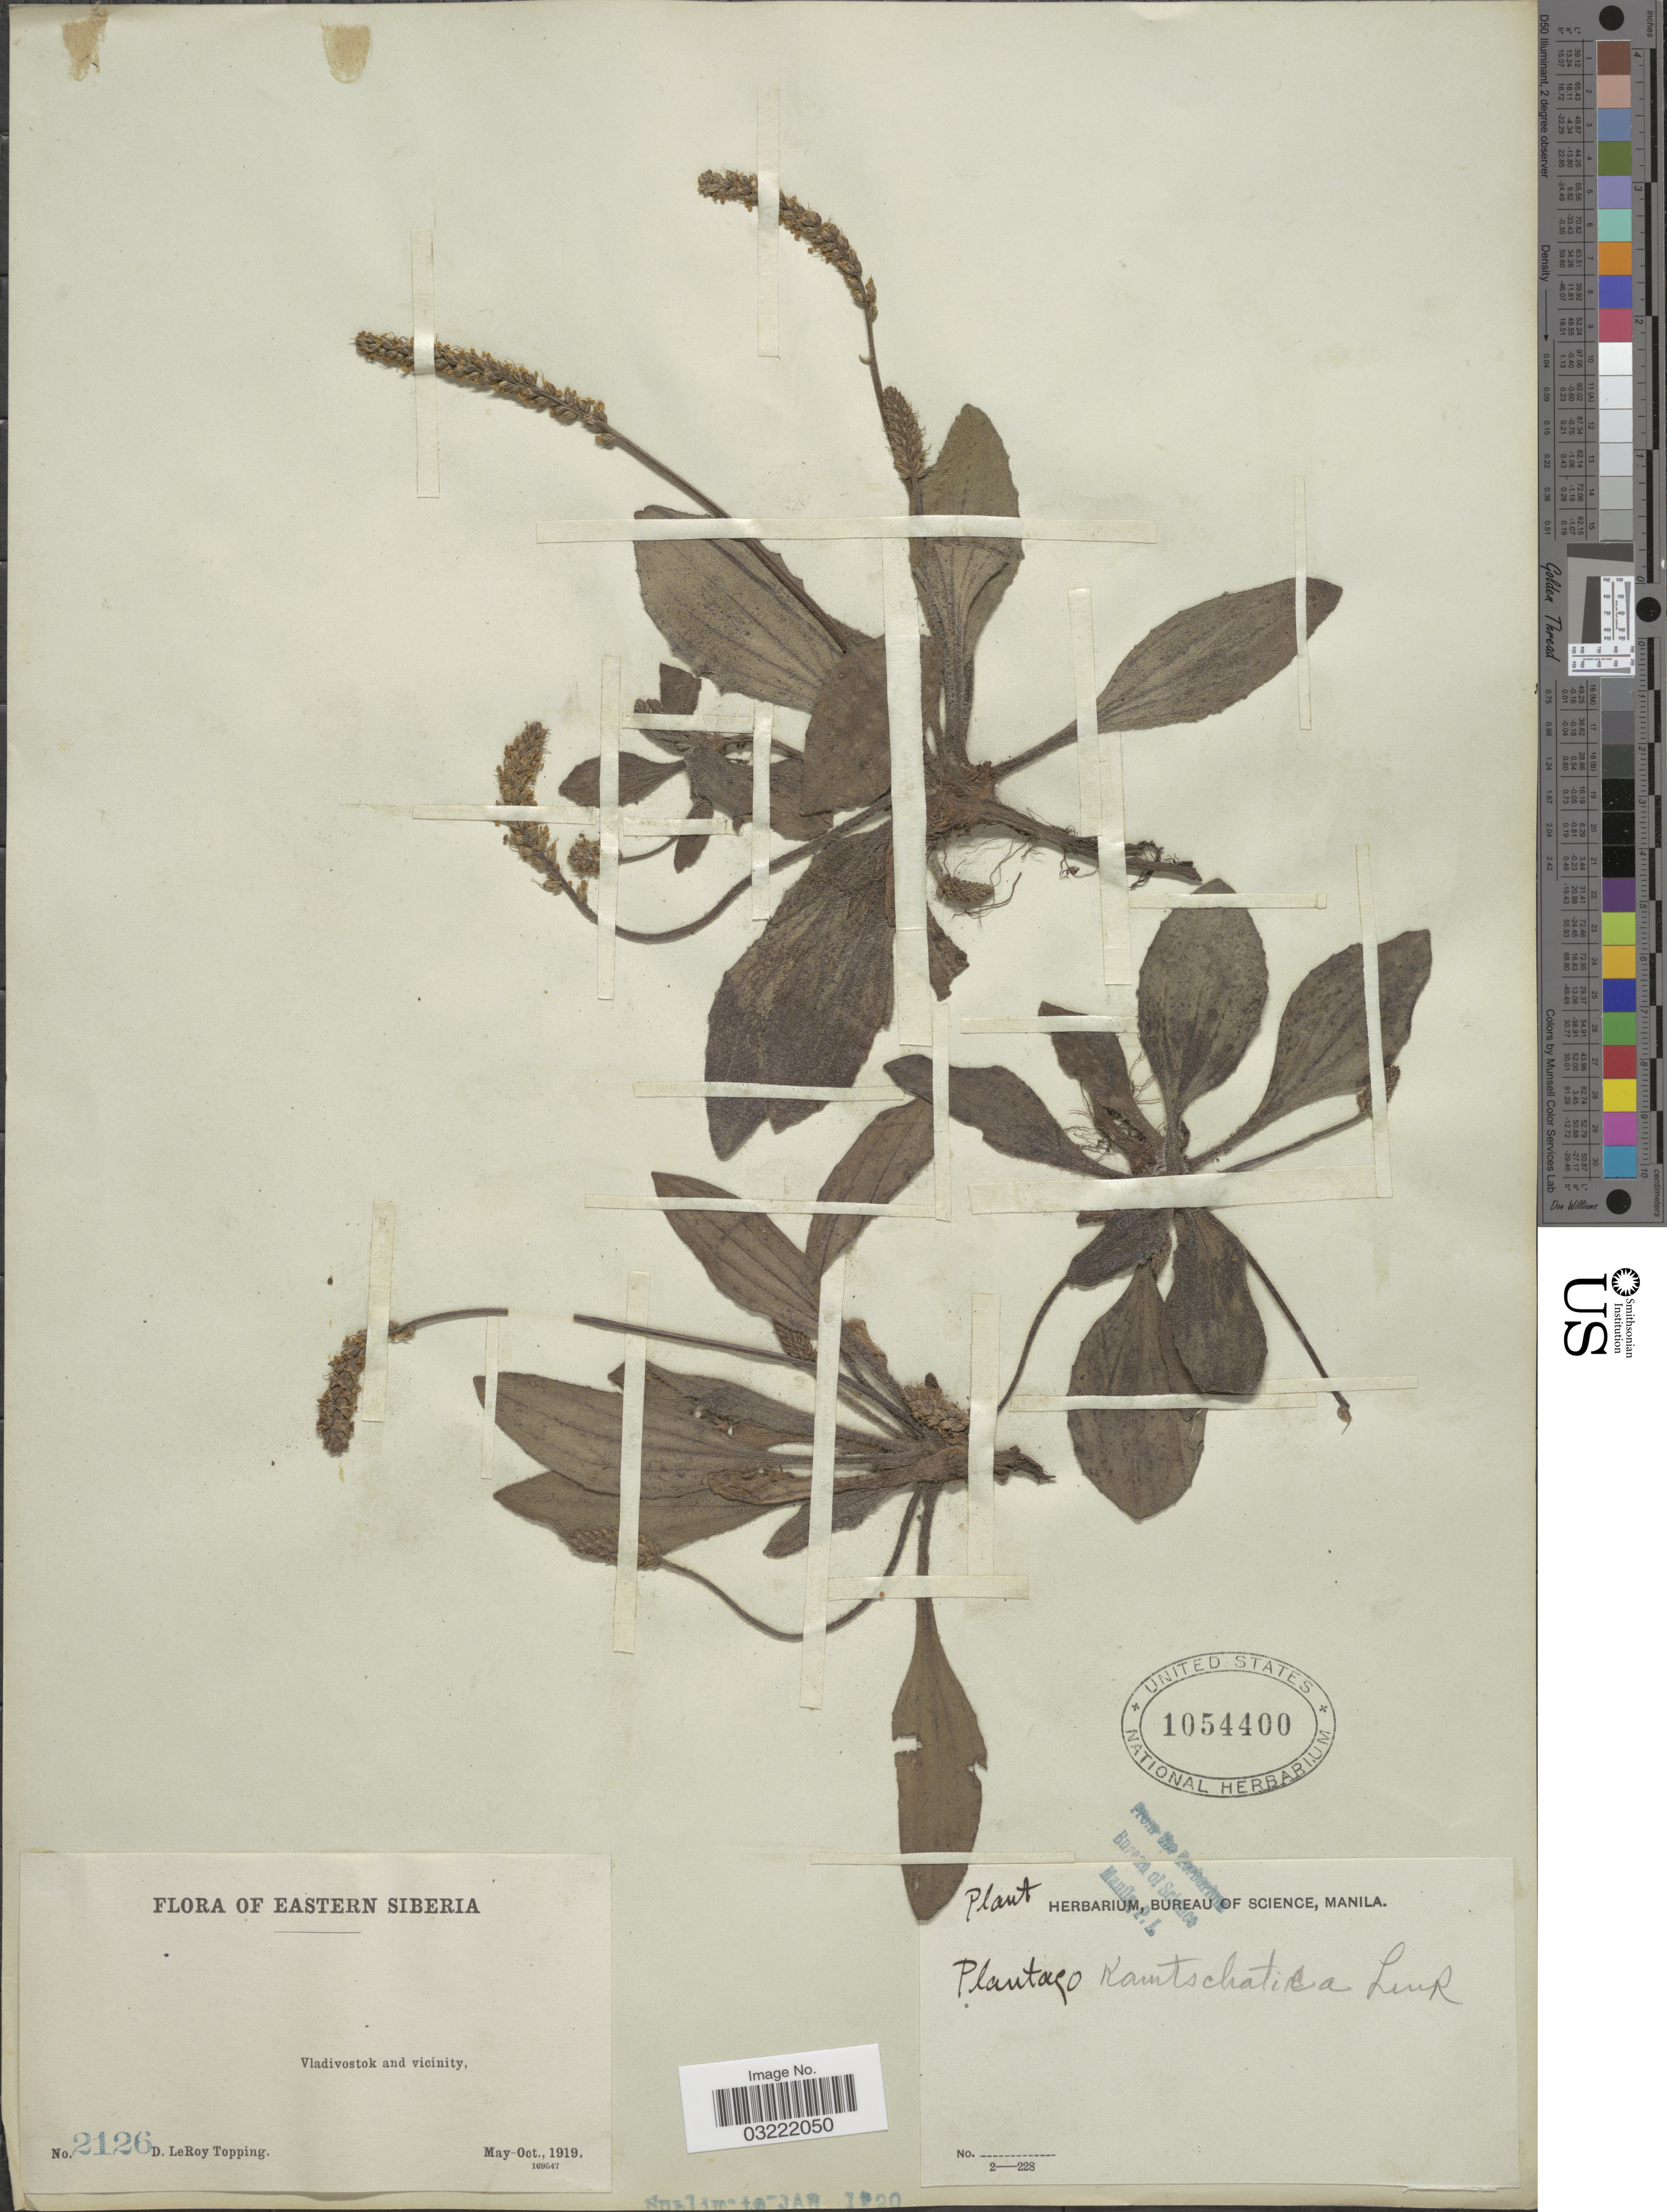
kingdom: Plantae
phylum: Tracheophyta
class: Magnoliopsida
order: Lamiales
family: Plantaginaceae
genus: Plantago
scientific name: Plantago camtschatica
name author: Link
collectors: D. L. Topping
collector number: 2126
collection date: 1919-05/1919-10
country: Russian Federation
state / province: Primorsky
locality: Eastern Siberia. Vladivostok and vicinity.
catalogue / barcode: US 1054400